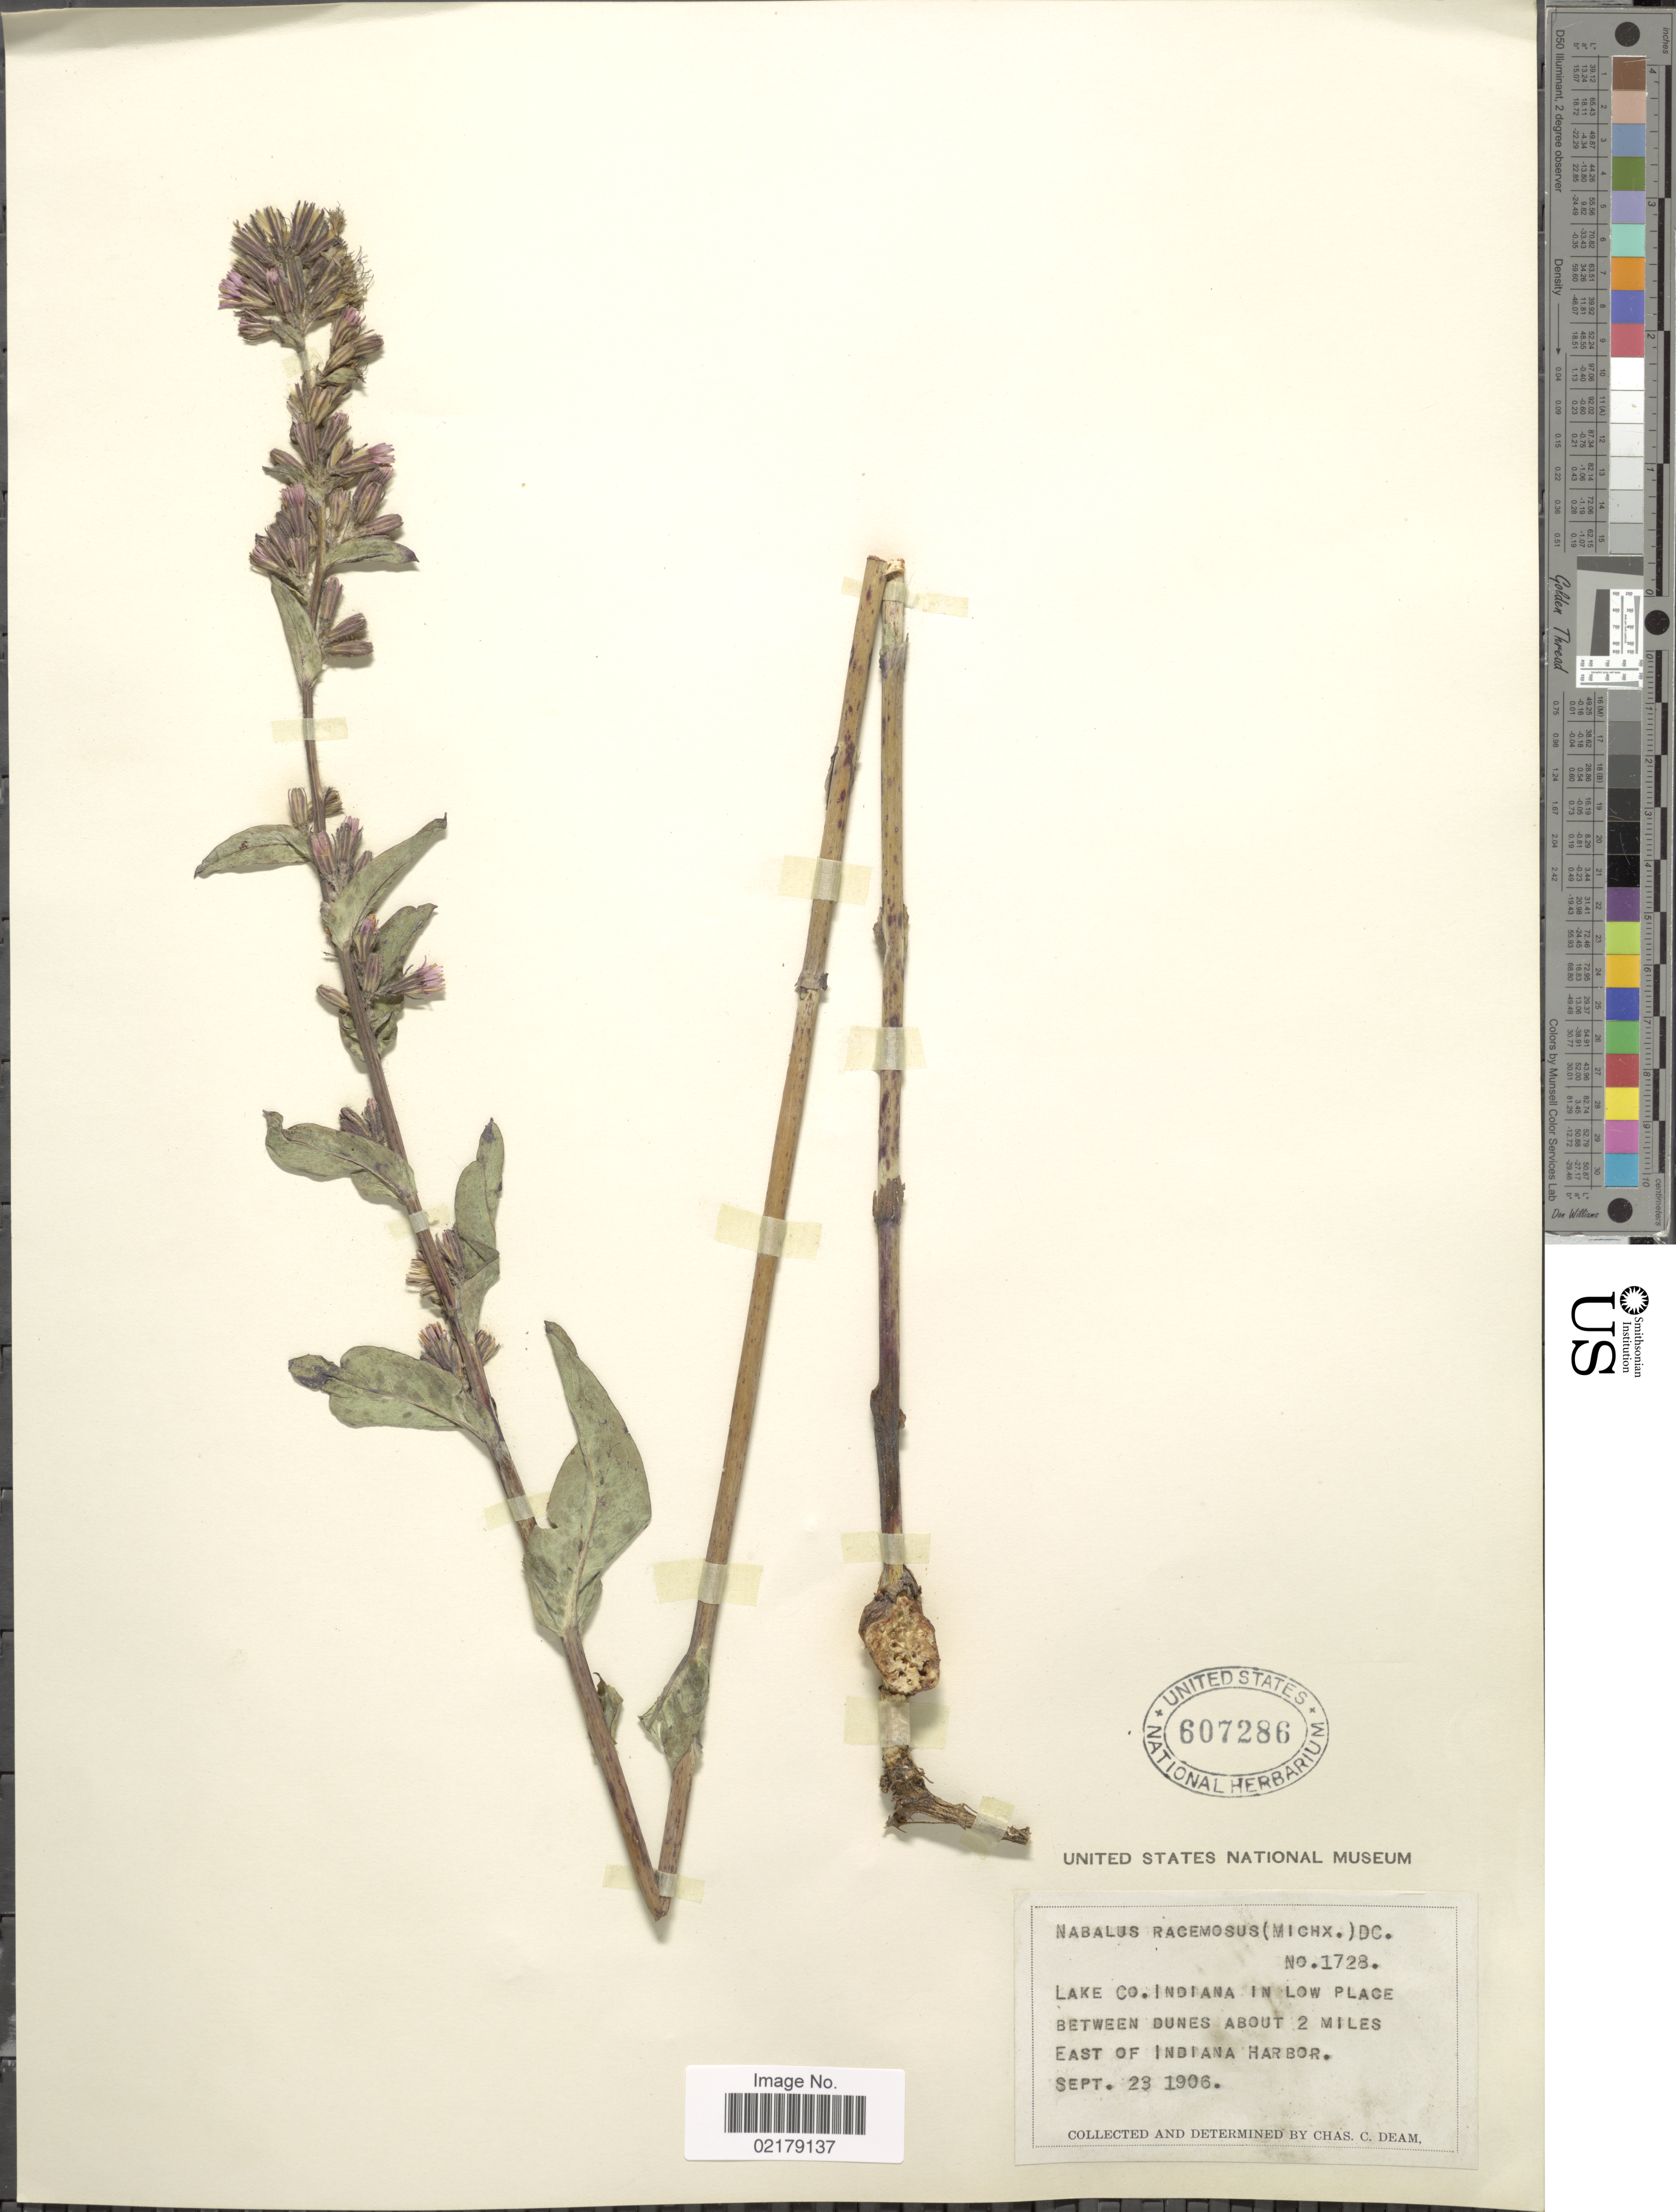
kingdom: Plantae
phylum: Tracheophyta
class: Magnoliopsida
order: Asterales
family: Asteraceae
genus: Nabalus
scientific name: Nabalus racemosus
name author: (Michx.) Hook.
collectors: C. Deam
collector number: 1728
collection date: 1906-09-23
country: United States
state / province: Indiana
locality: Lake Co. Indiana in Low Place between Dunes about 2 miles East of Indiana Harbor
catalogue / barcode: US 607286